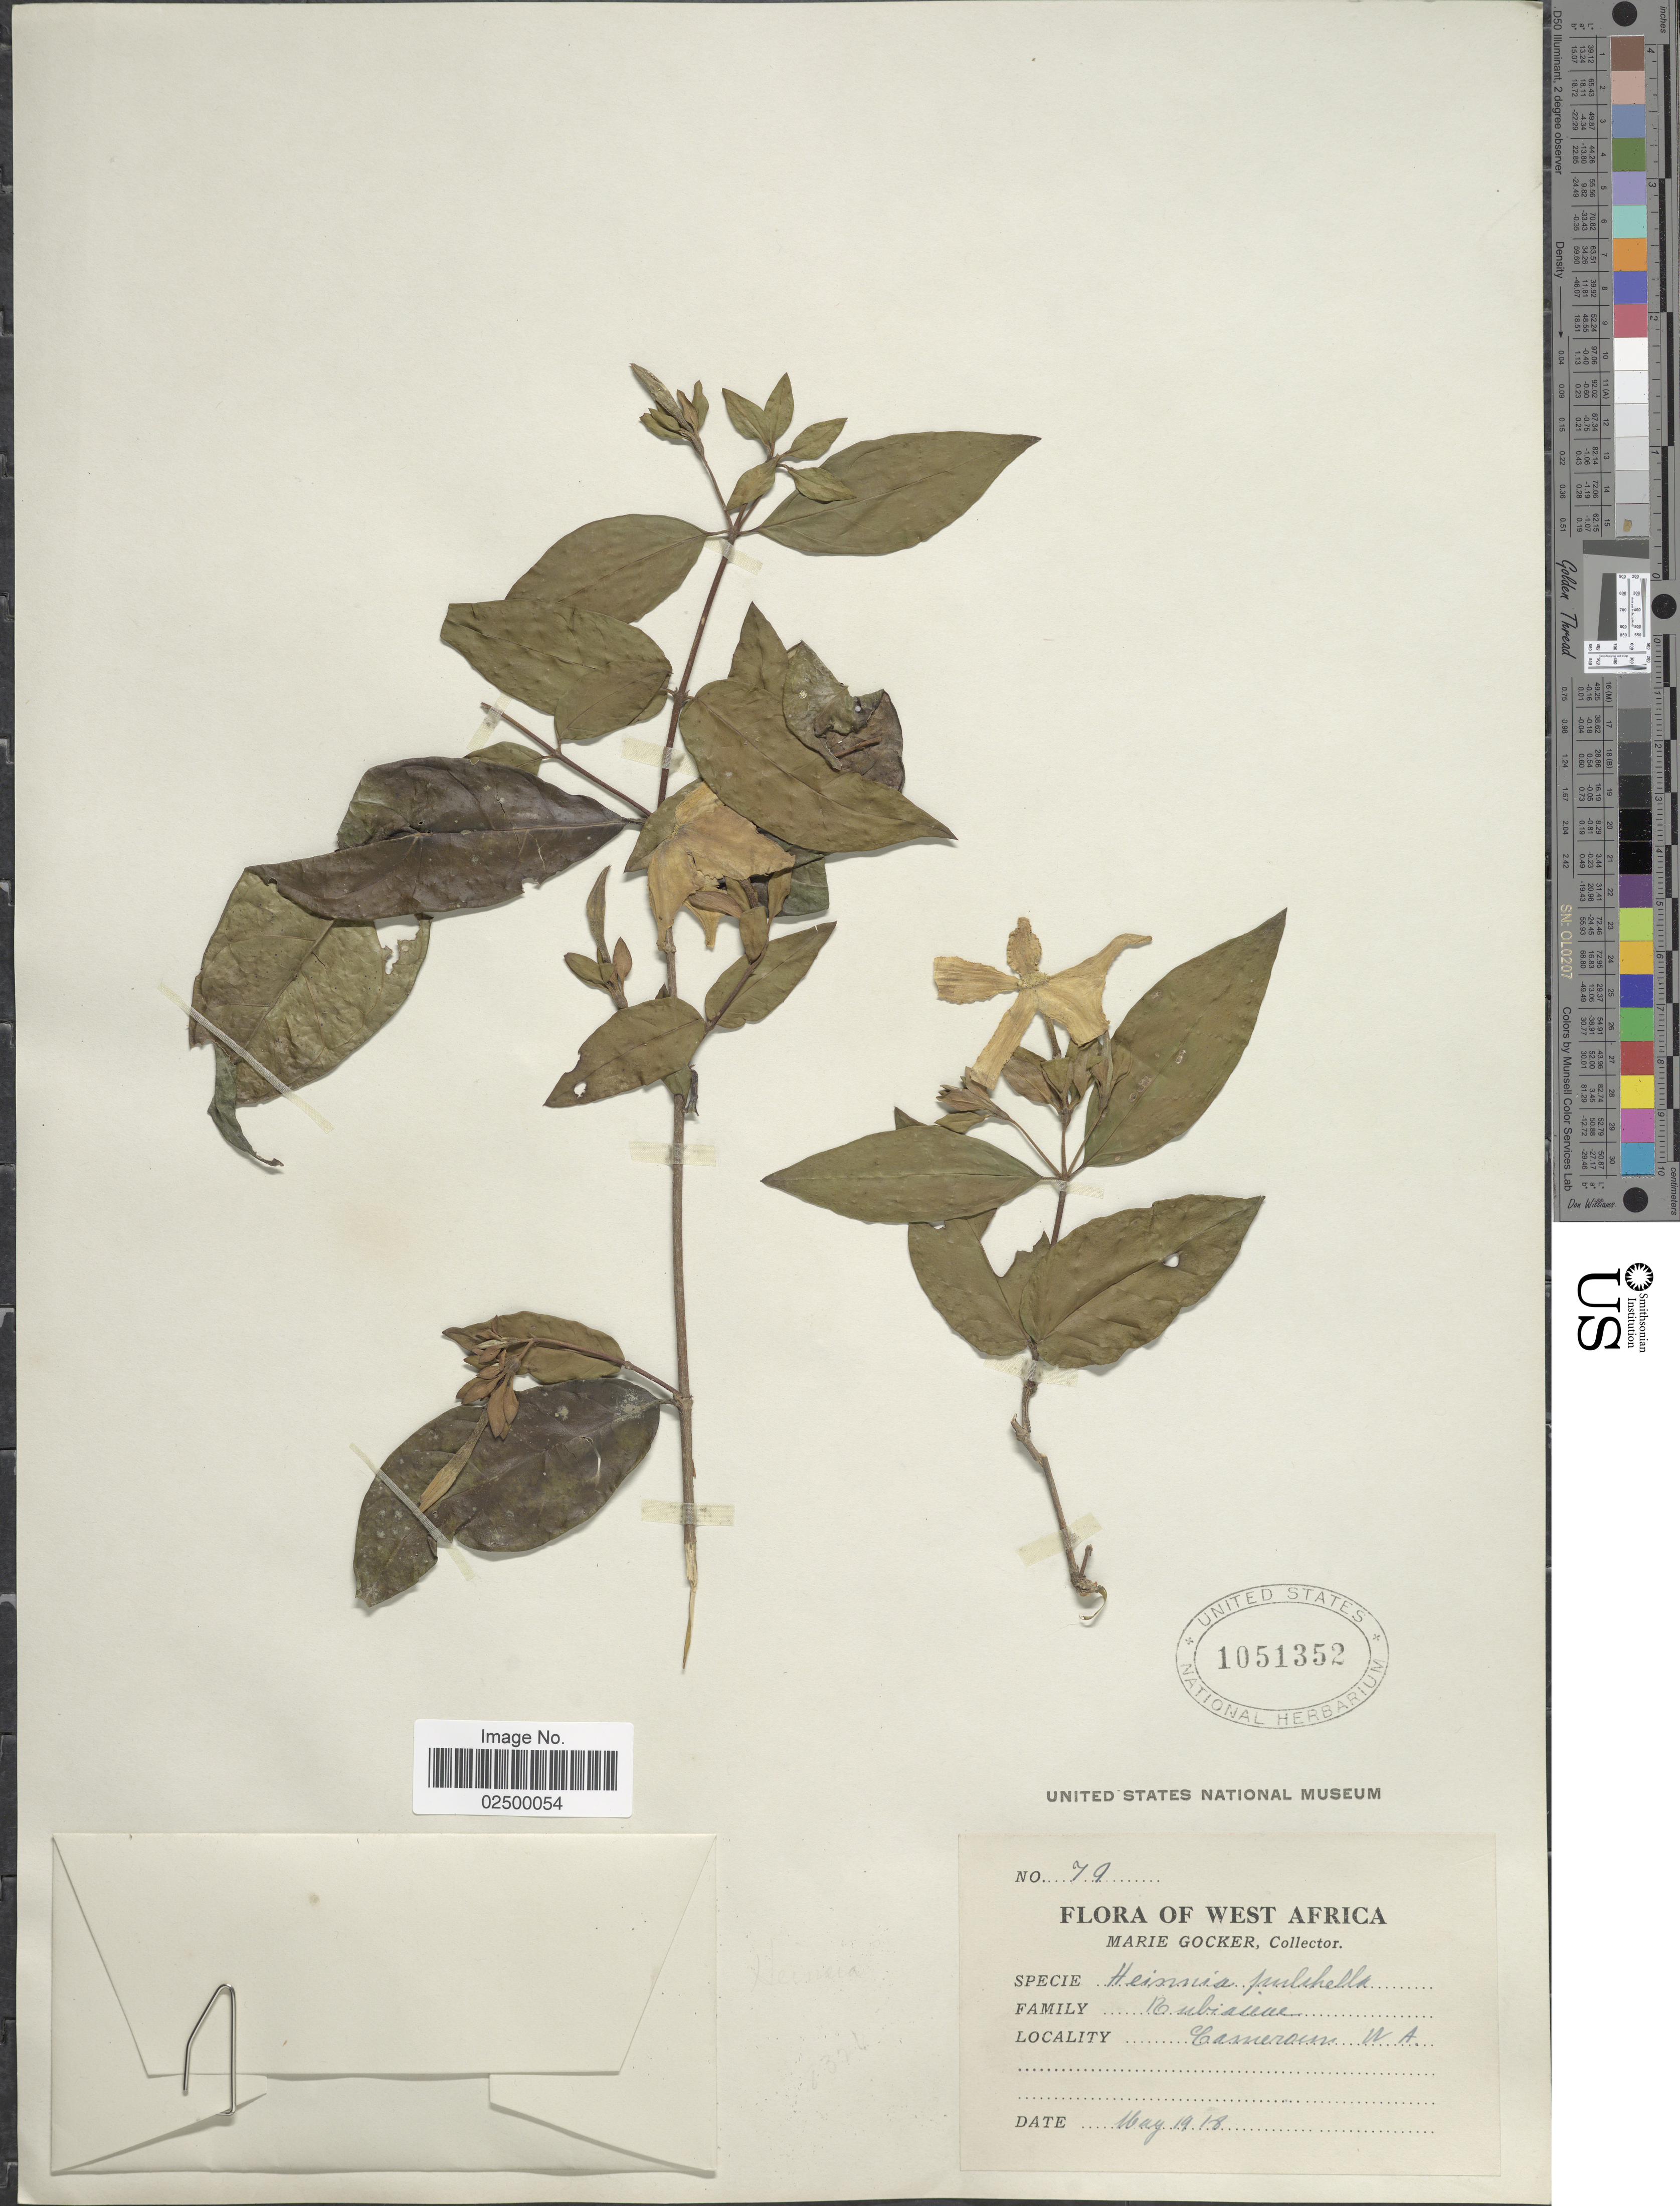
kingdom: Plantae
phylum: Tracheophyta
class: Magnoliopsida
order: Gentianales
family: Rubiaceae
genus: Heinsia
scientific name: Heinsia pulchella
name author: K. Schum.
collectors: M. Gocker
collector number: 79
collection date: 1918-05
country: Cameroon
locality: West Africa, Cameroun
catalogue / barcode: US 1051352